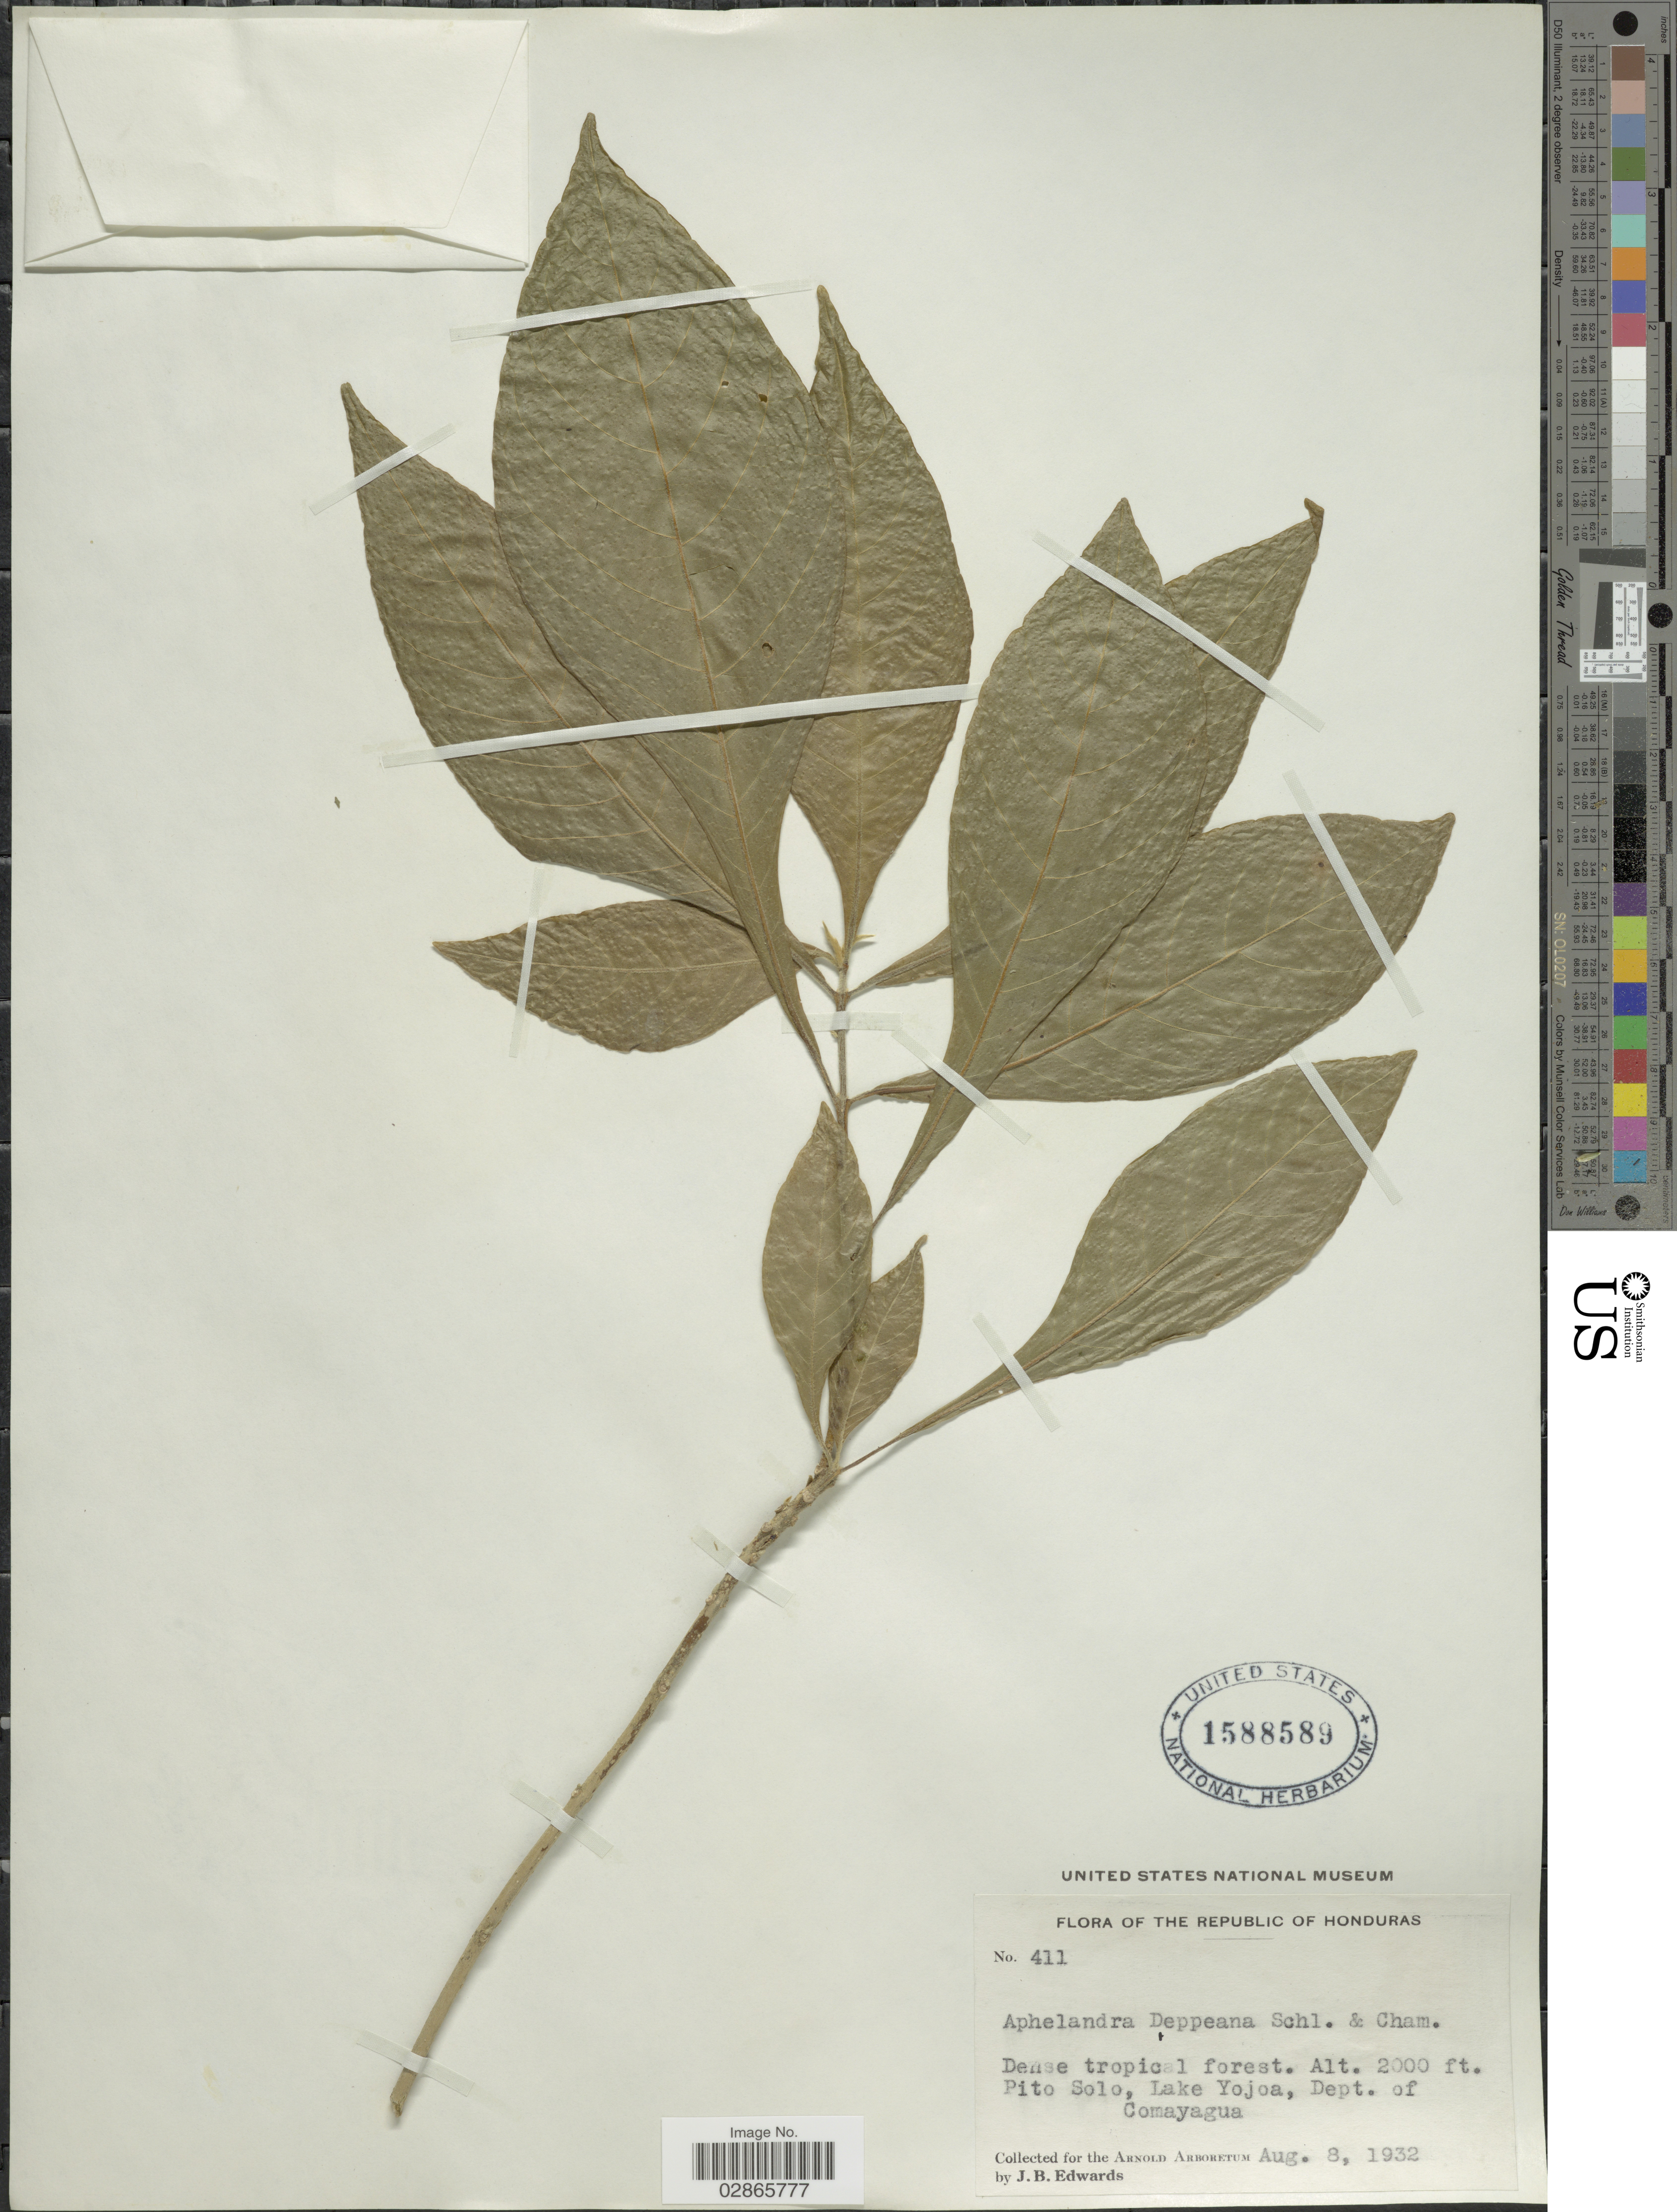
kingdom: Plantae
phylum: Tracheophyta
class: Magnoliopsida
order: Lamiales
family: Acanthaceae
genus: Aphelandra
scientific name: Aphelandra deppeana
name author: Schltdl. & Cham.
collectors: J. B. Edwards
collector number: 411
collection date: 1932-08-08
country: Honduras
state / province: Comayagua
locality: Pito Solo, Lake Yojoa, Dept. of Comayagua.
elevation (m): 610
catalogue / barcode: US 1588589